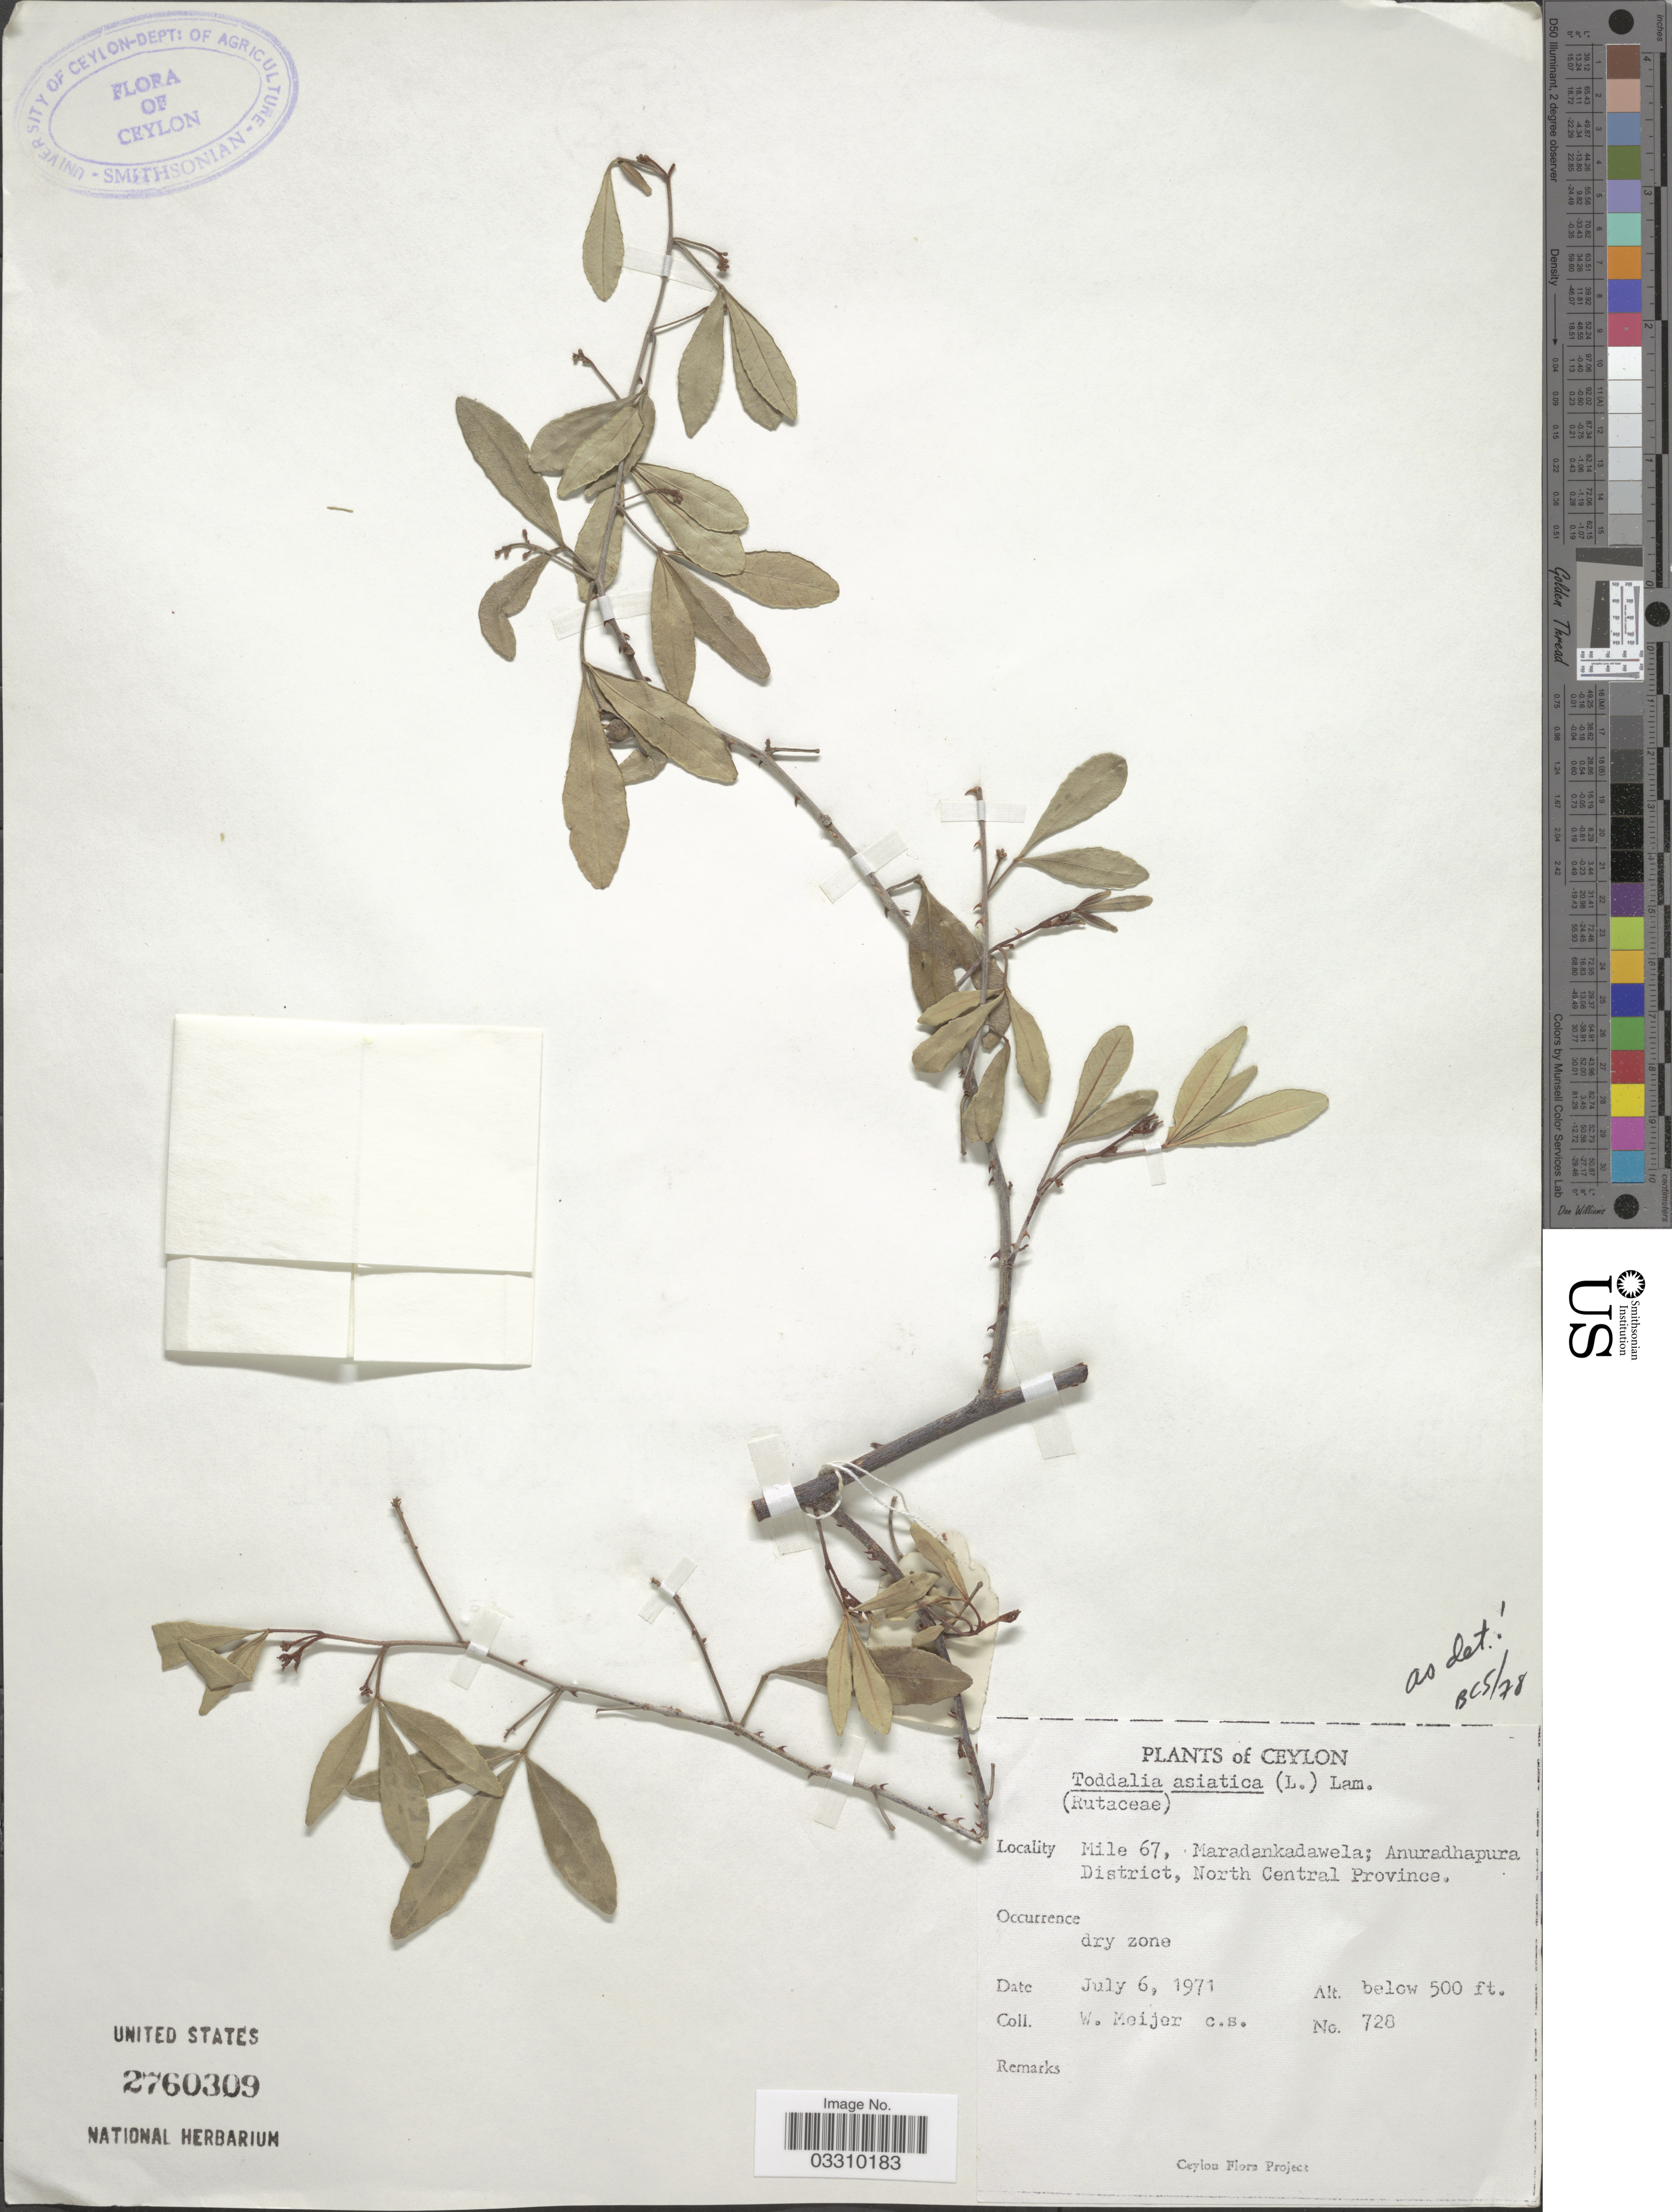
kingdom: Plantae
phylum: Tracheophyta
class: Magnoliopsida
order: Sapindales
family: Rutaceae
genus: Zanthoxylum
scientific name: Zanthoxylum asiaticum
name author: (L.) Appelhans et al.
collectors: W. Meijer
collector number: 728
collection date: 1971-07-06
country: Sri Lanka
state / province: North Central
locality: Ceylon. Mile 67, Maradankadawela; Anuradhapura District.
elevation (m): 152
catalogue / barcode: US 2760309